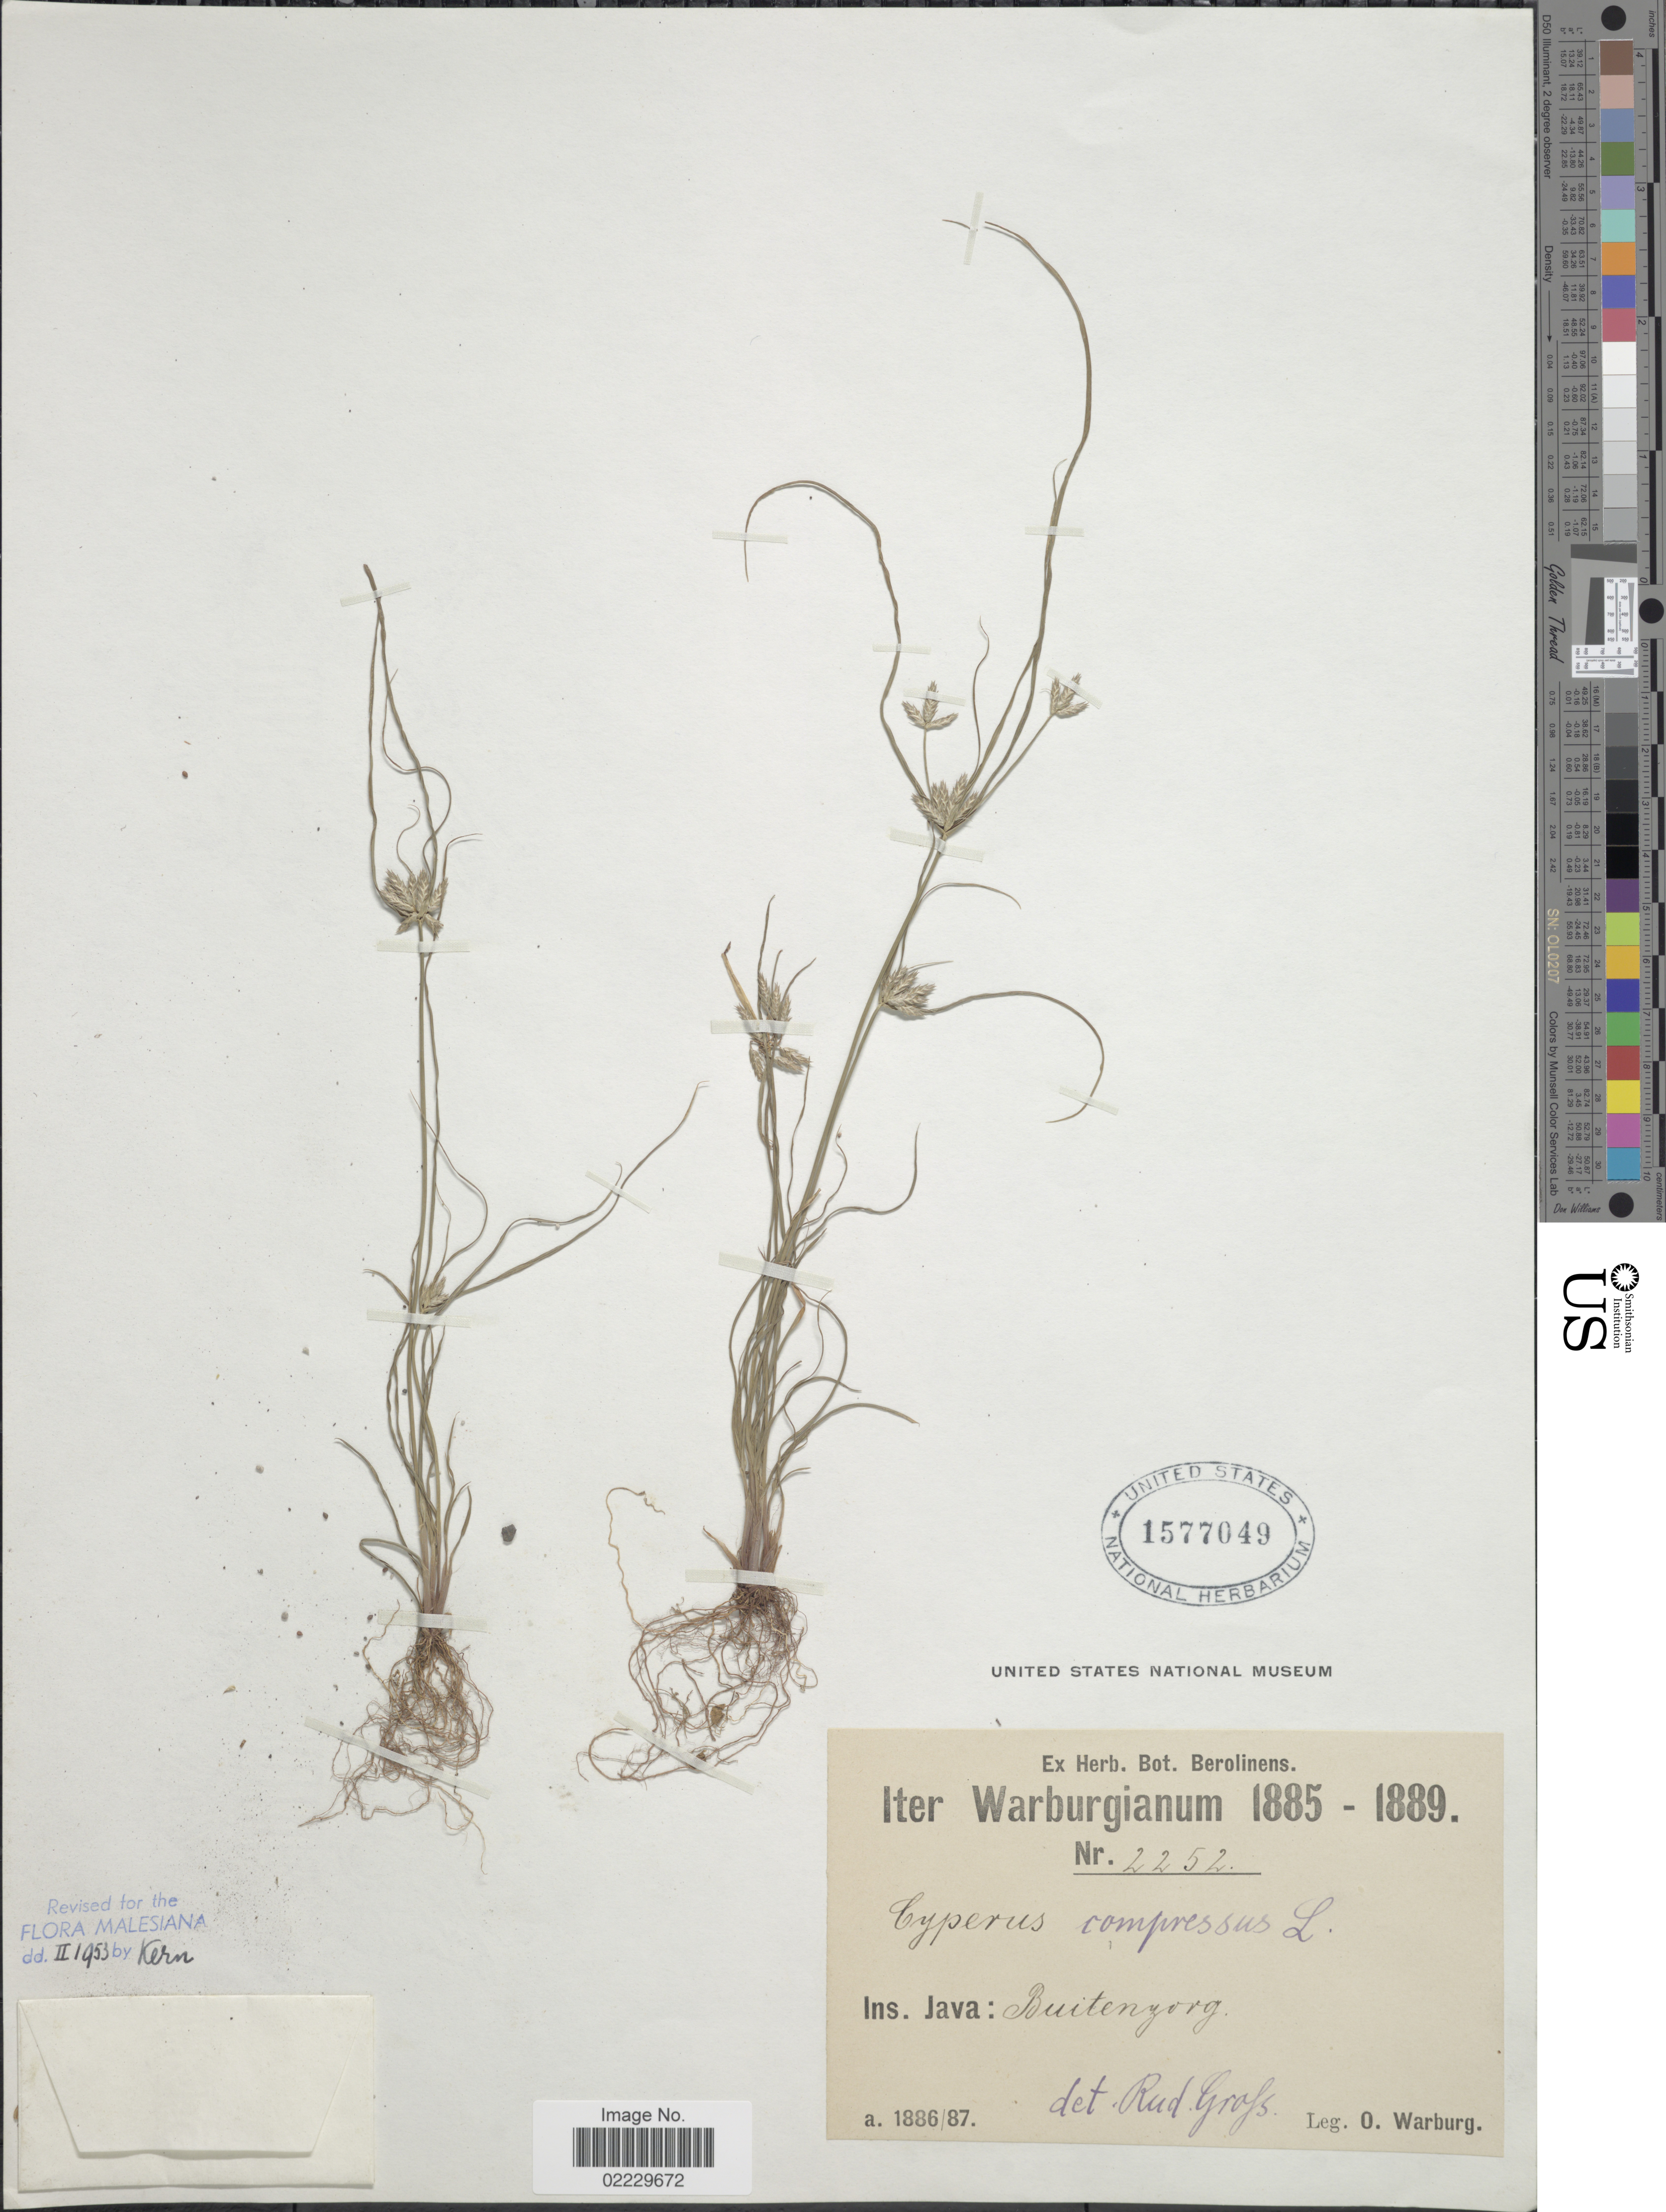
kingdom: Plantae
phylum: Tracheophyta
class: Liliopsida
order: Poales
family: Cyperaceae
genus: Cyperus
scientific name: Cyperus compressus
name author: L.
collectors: O. Warburg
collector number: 2252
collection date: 1885/1889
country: Indonesia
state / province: Java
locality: Buitenzorg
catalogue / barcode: US 1577049